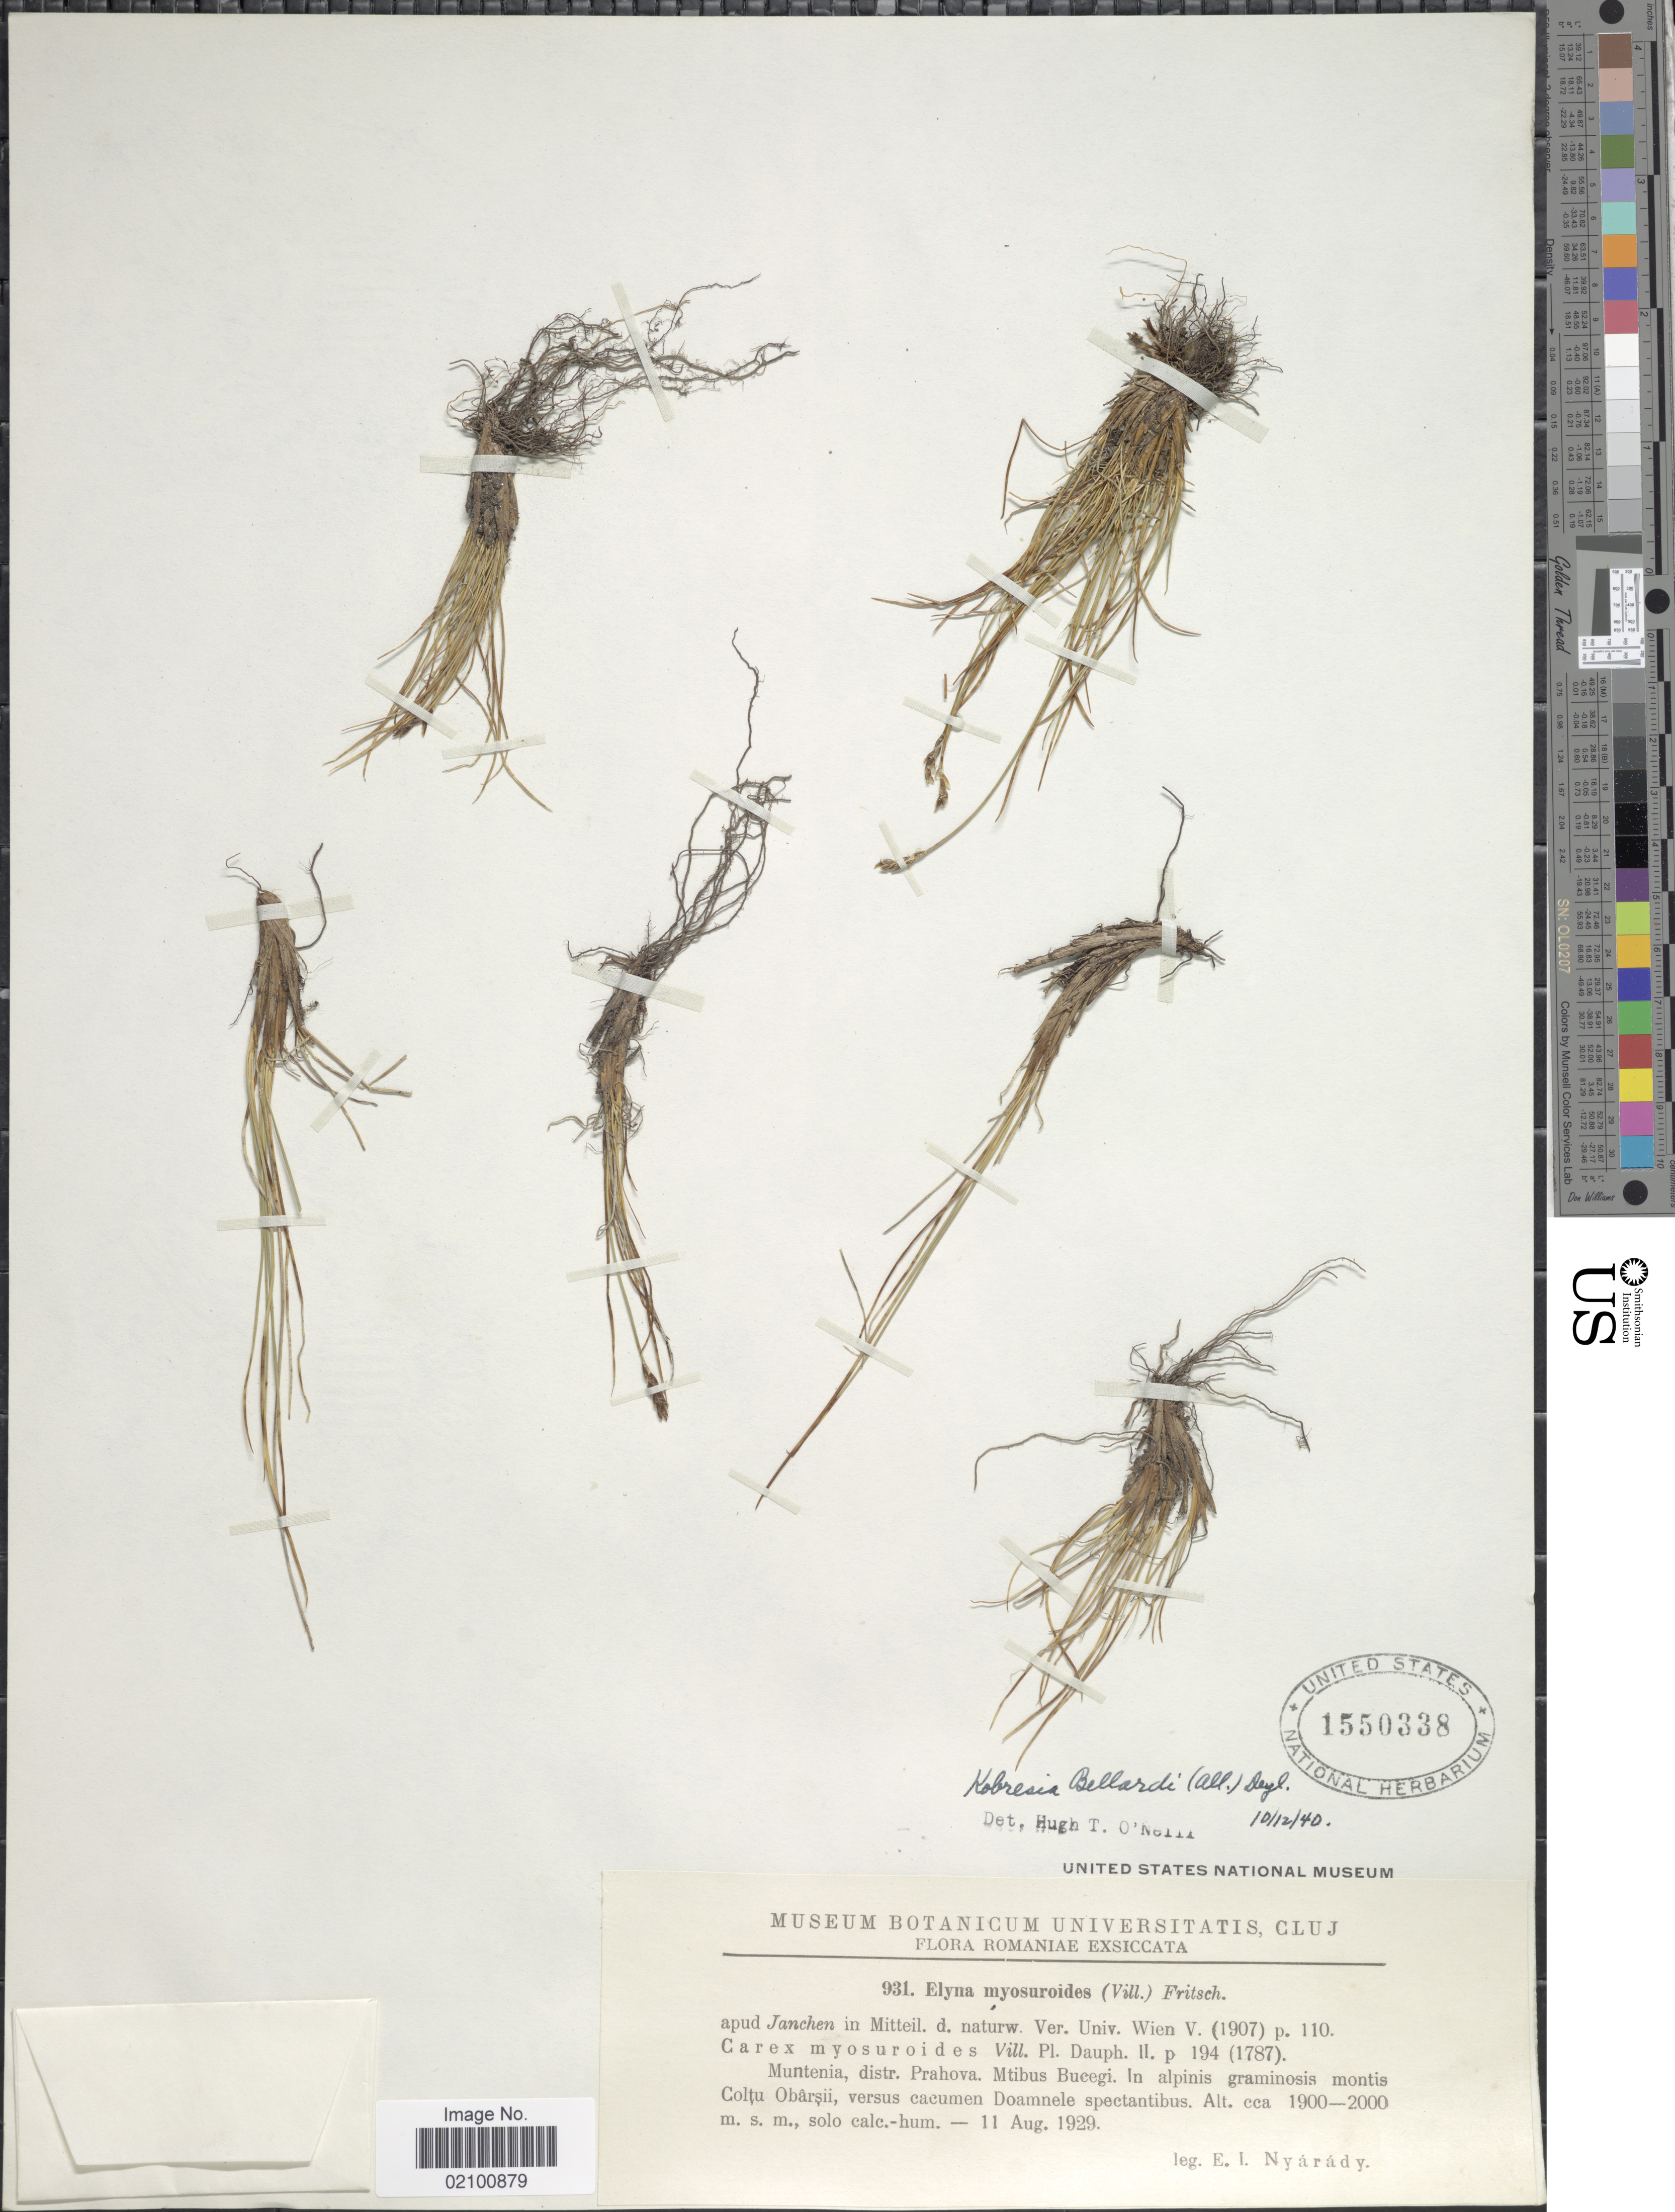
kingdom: Plantae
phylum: Tracheophyta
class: Liliopsida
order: Poales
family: Cyperaceae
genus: Carex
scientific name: Carex myosuroides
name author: Vill.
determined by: Strong, M. T., (US), Smithsonian Institution - National Museum of Natural History (UNITED STATES)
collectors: E. Nyárády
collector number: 931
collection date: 1929-08-11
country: Romania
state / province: Prahova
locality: Muntenia, Mtibus Bucegi, montis Coltu Obarsii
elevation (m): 1900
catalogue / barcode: US 1550338